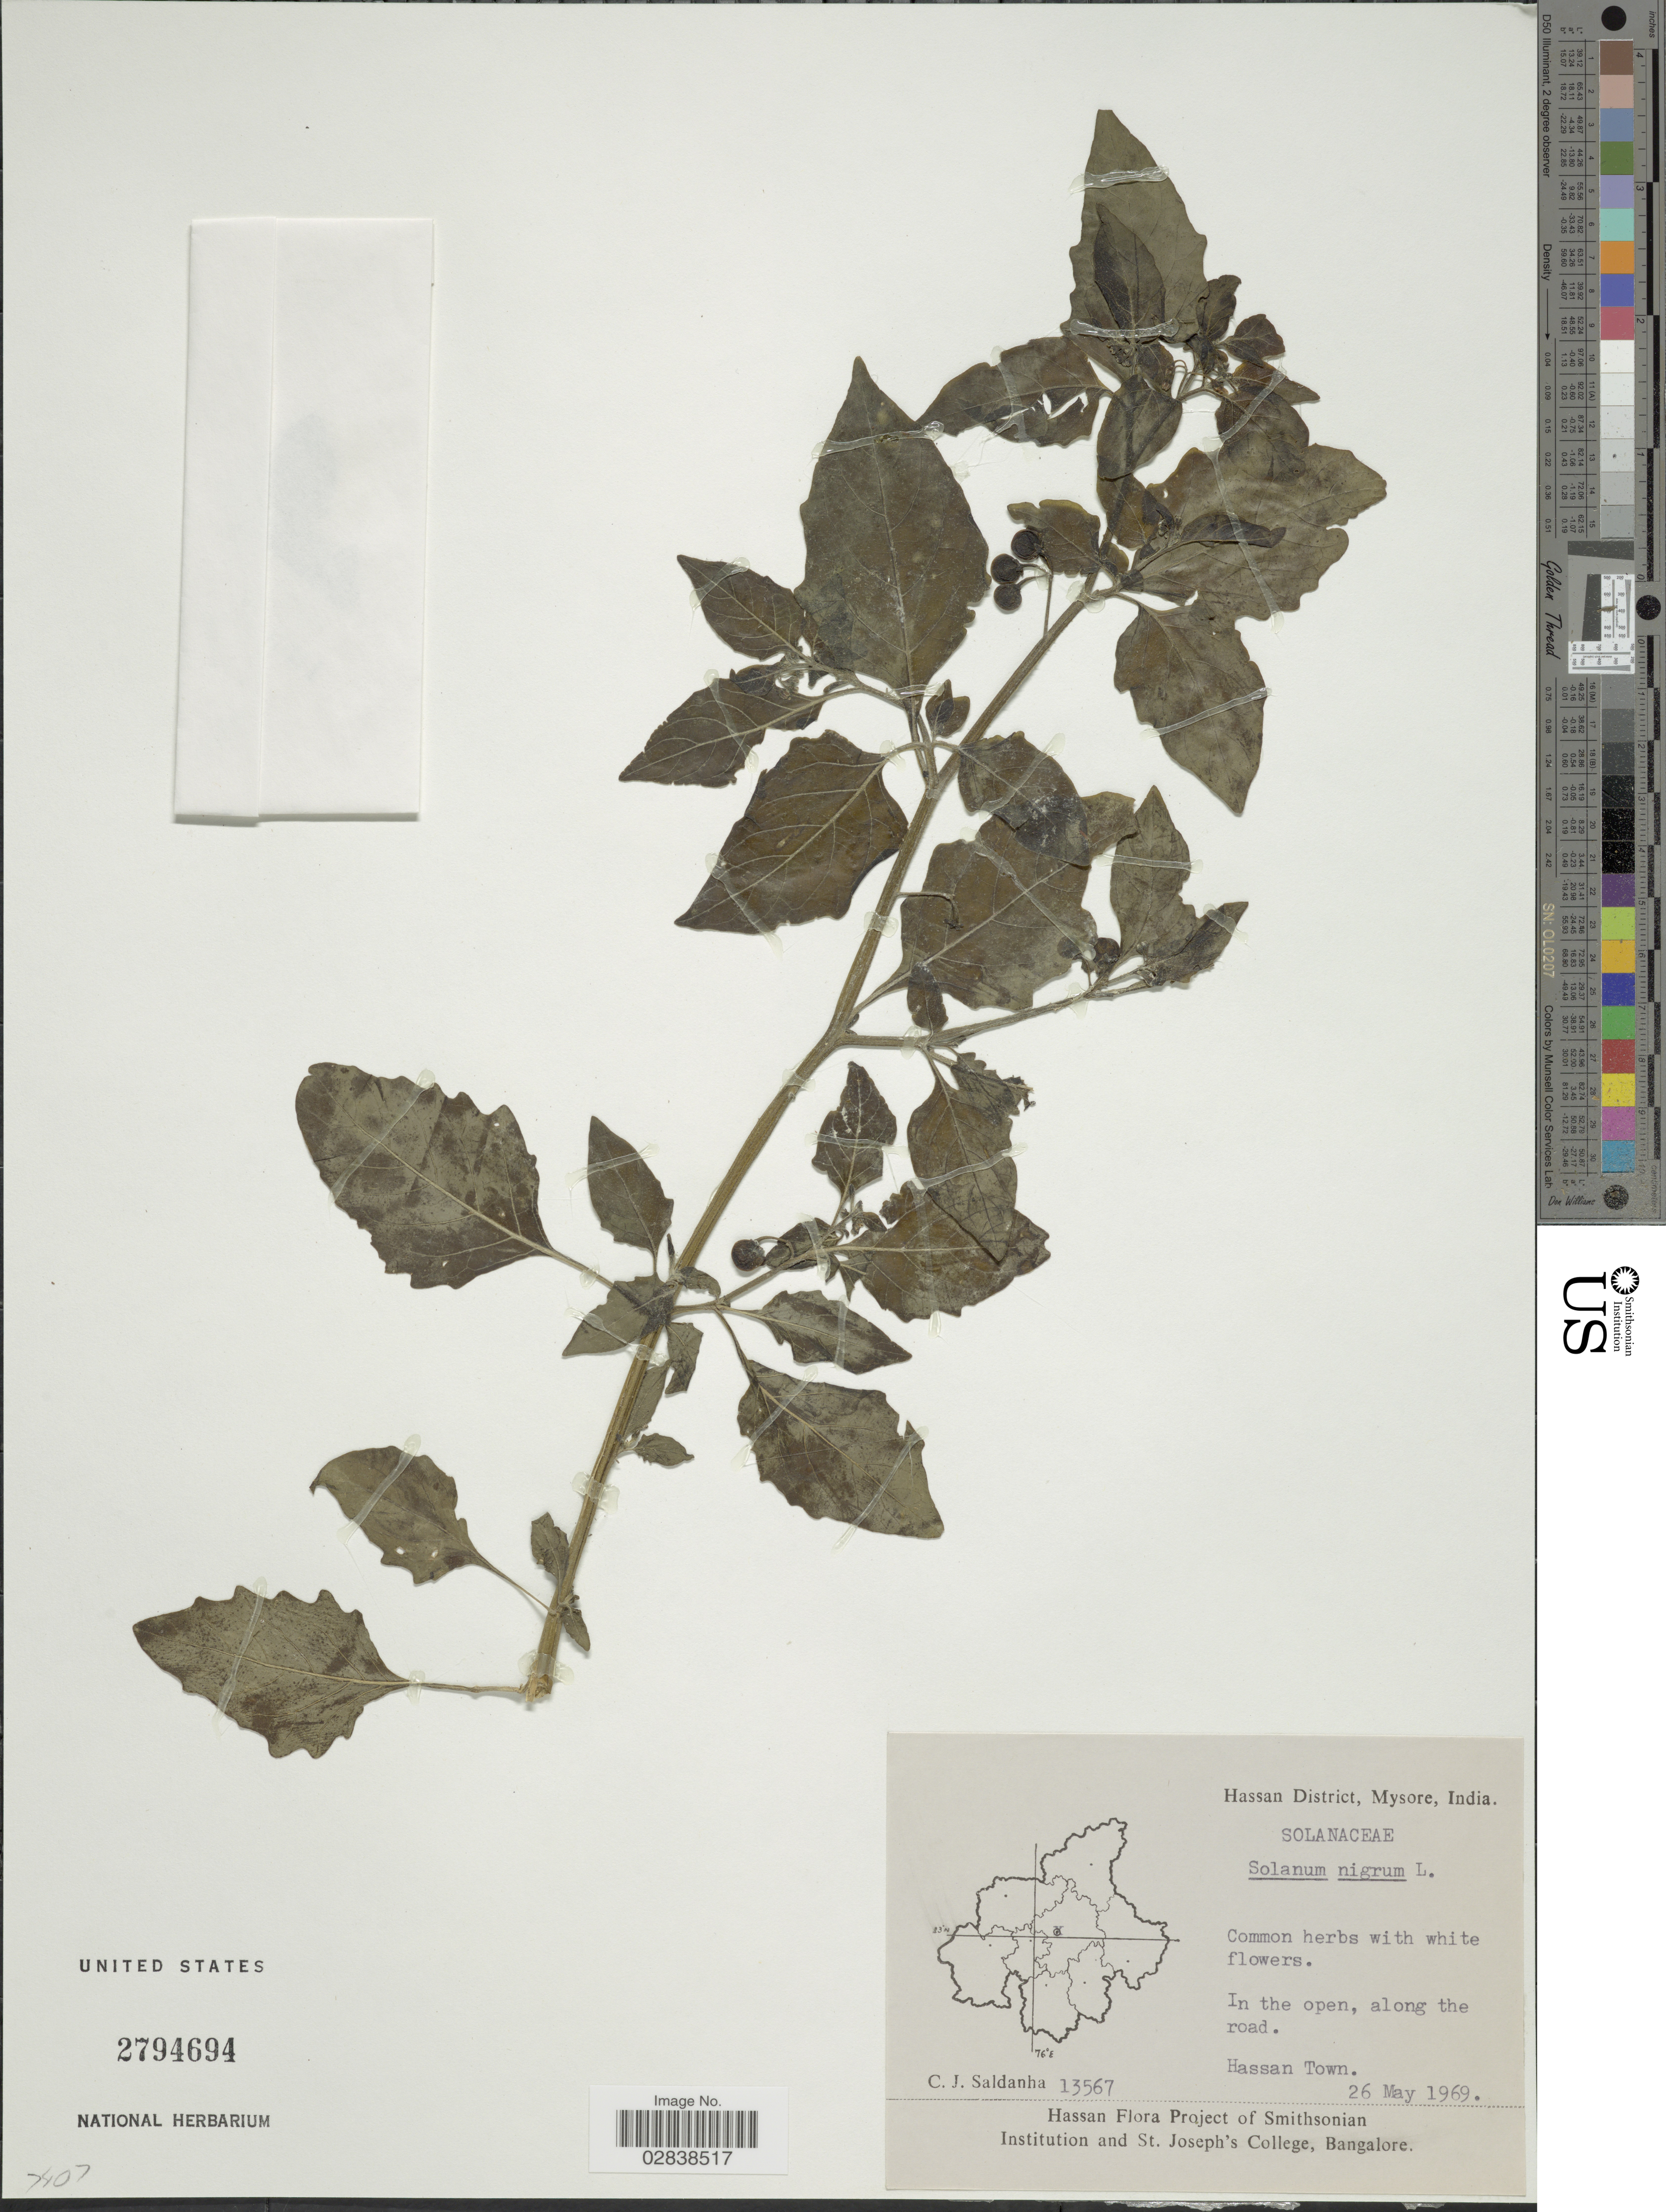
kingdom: Plantae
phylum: Tracheophyta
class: Magnoliopsida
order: Solanales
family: Solanaceae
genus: Solanum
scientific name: Solanum nigrum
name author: L.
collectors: C. J. Saldanha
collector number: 13567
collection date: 1969-05-26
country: India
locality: Hassan District, Mysore, India, Hassan Town, In the open, along the road.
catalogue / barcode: US 2794694